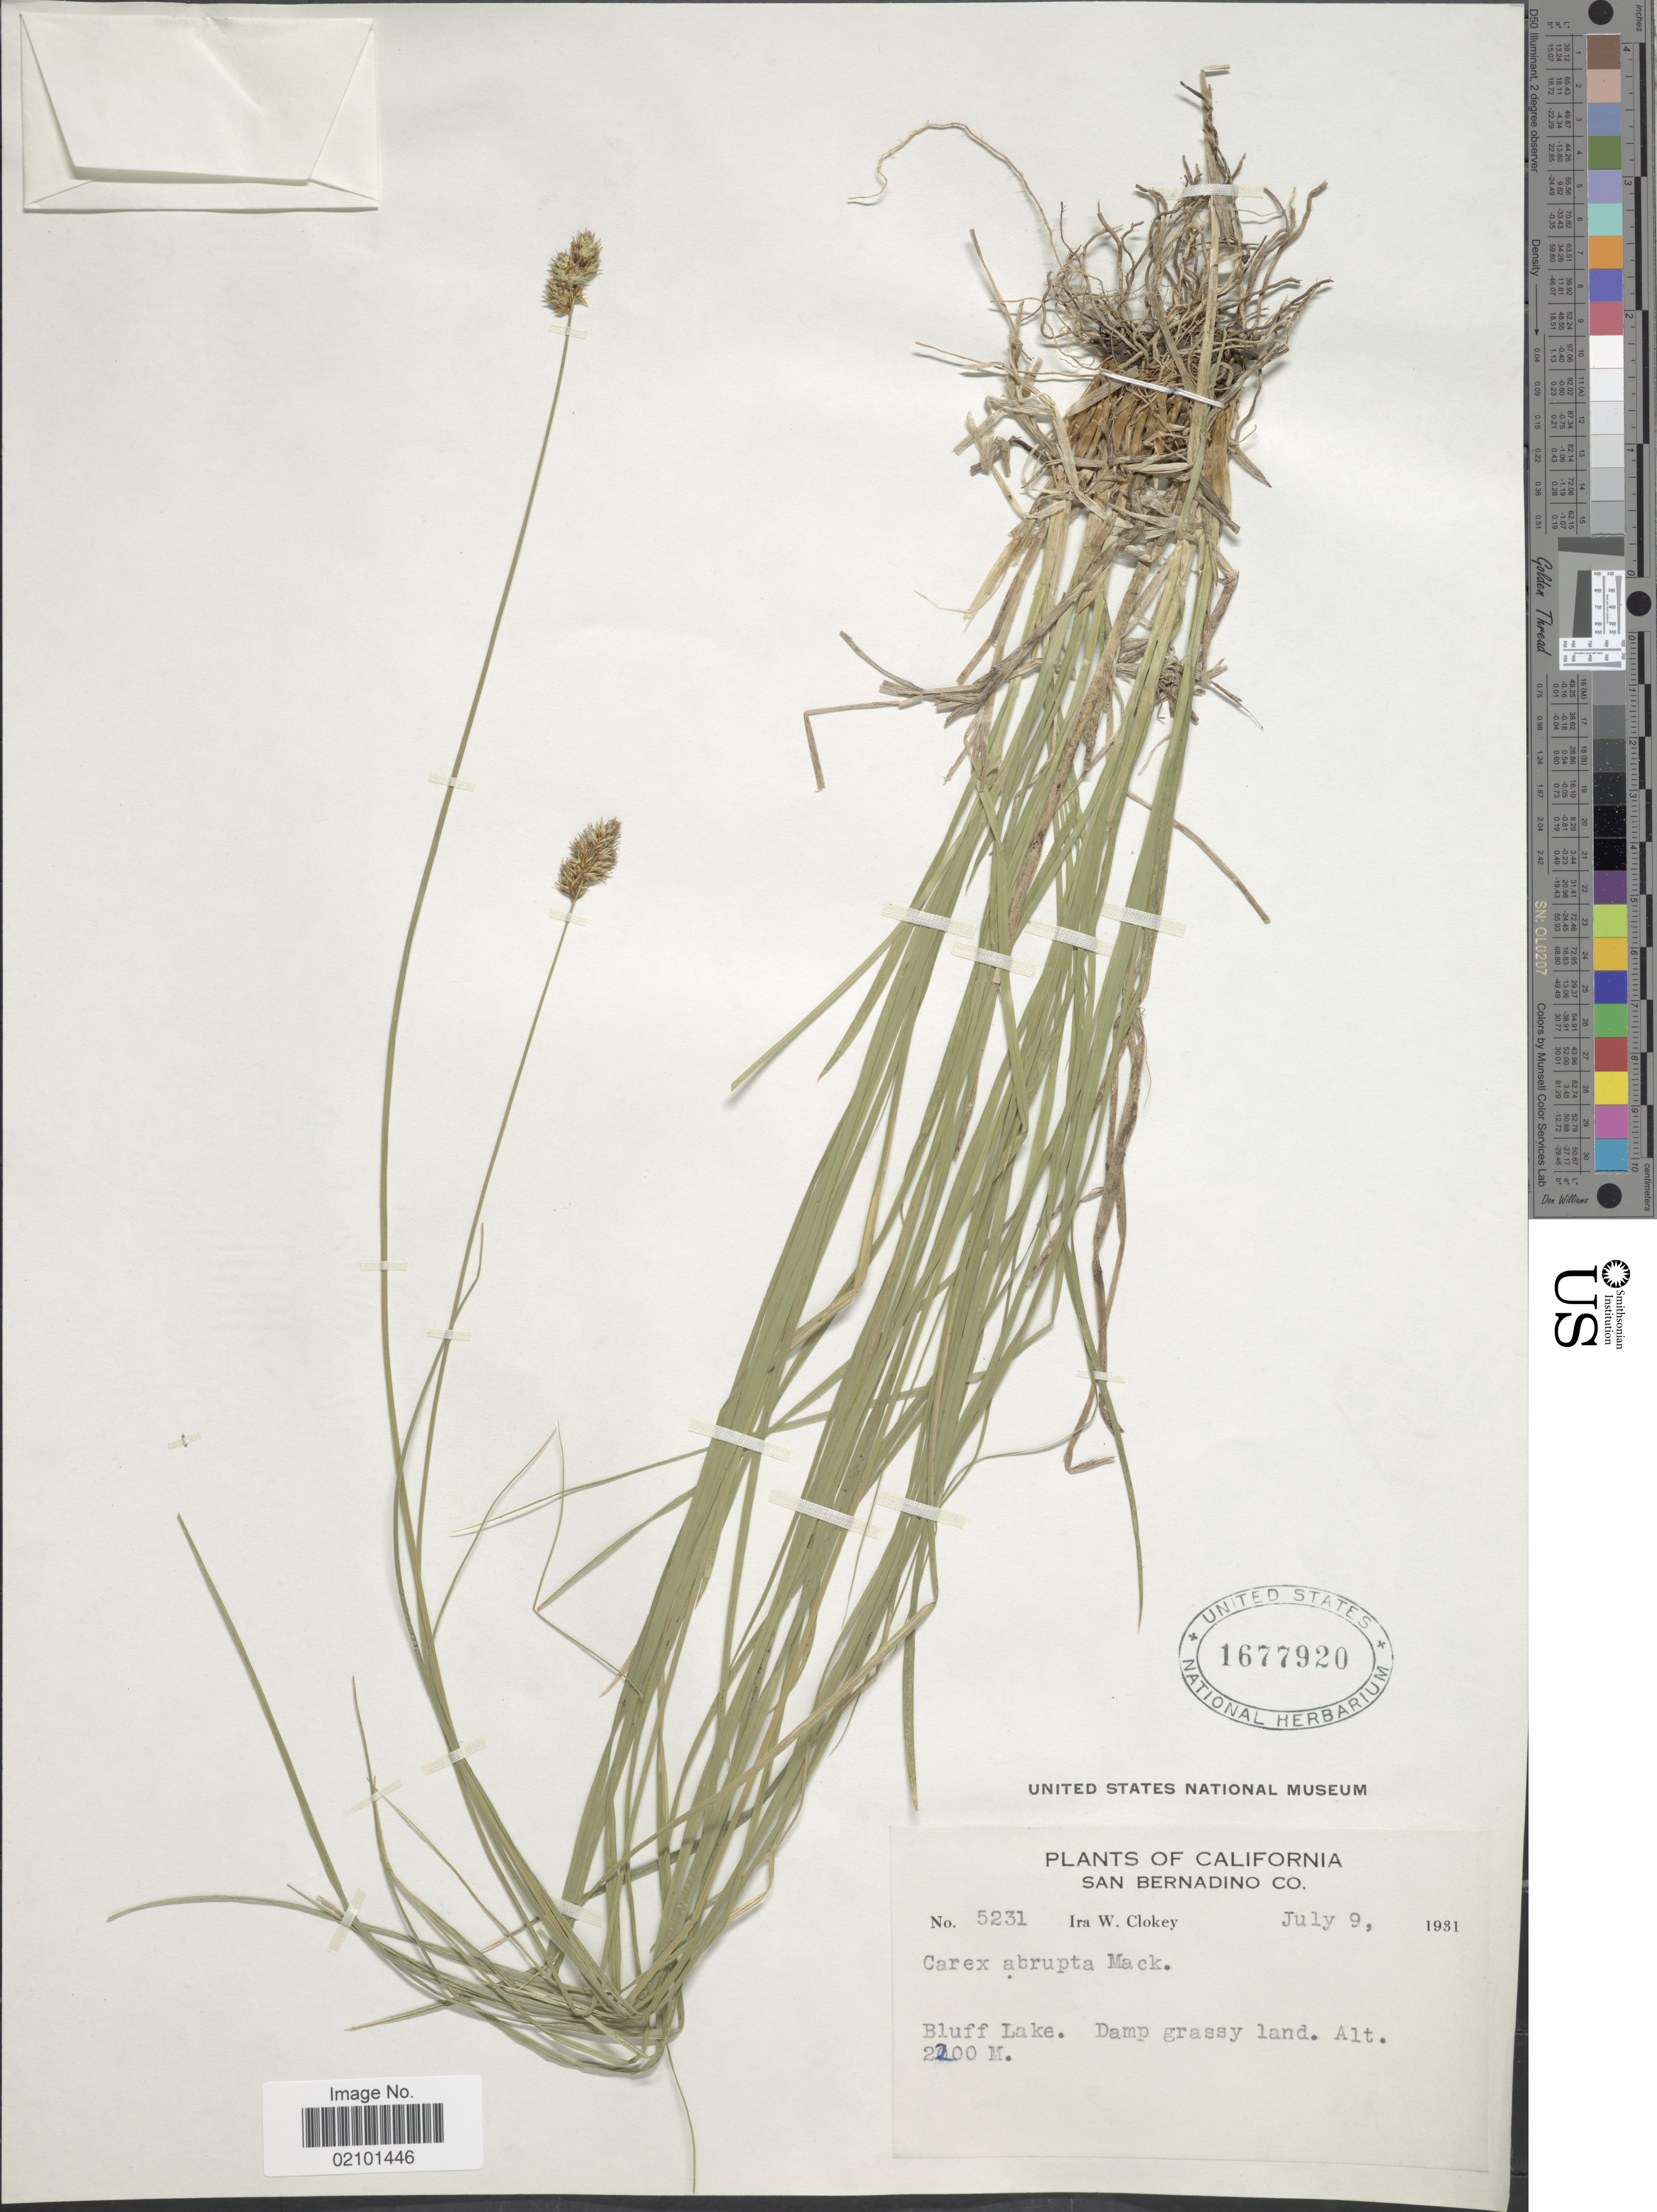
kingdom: Plantae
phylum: Tracheophyta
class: Liliopsida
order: Poales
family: Cyperaceae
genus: Carex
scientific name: Carex abrupta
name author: Mack.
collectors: I. W. Clokey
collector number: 5231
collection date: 1931-07-09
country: United States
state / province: California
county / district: San Bernardino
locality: San Bernardino Co. Bluff Lake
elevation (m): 2200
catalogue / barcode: US 1677920